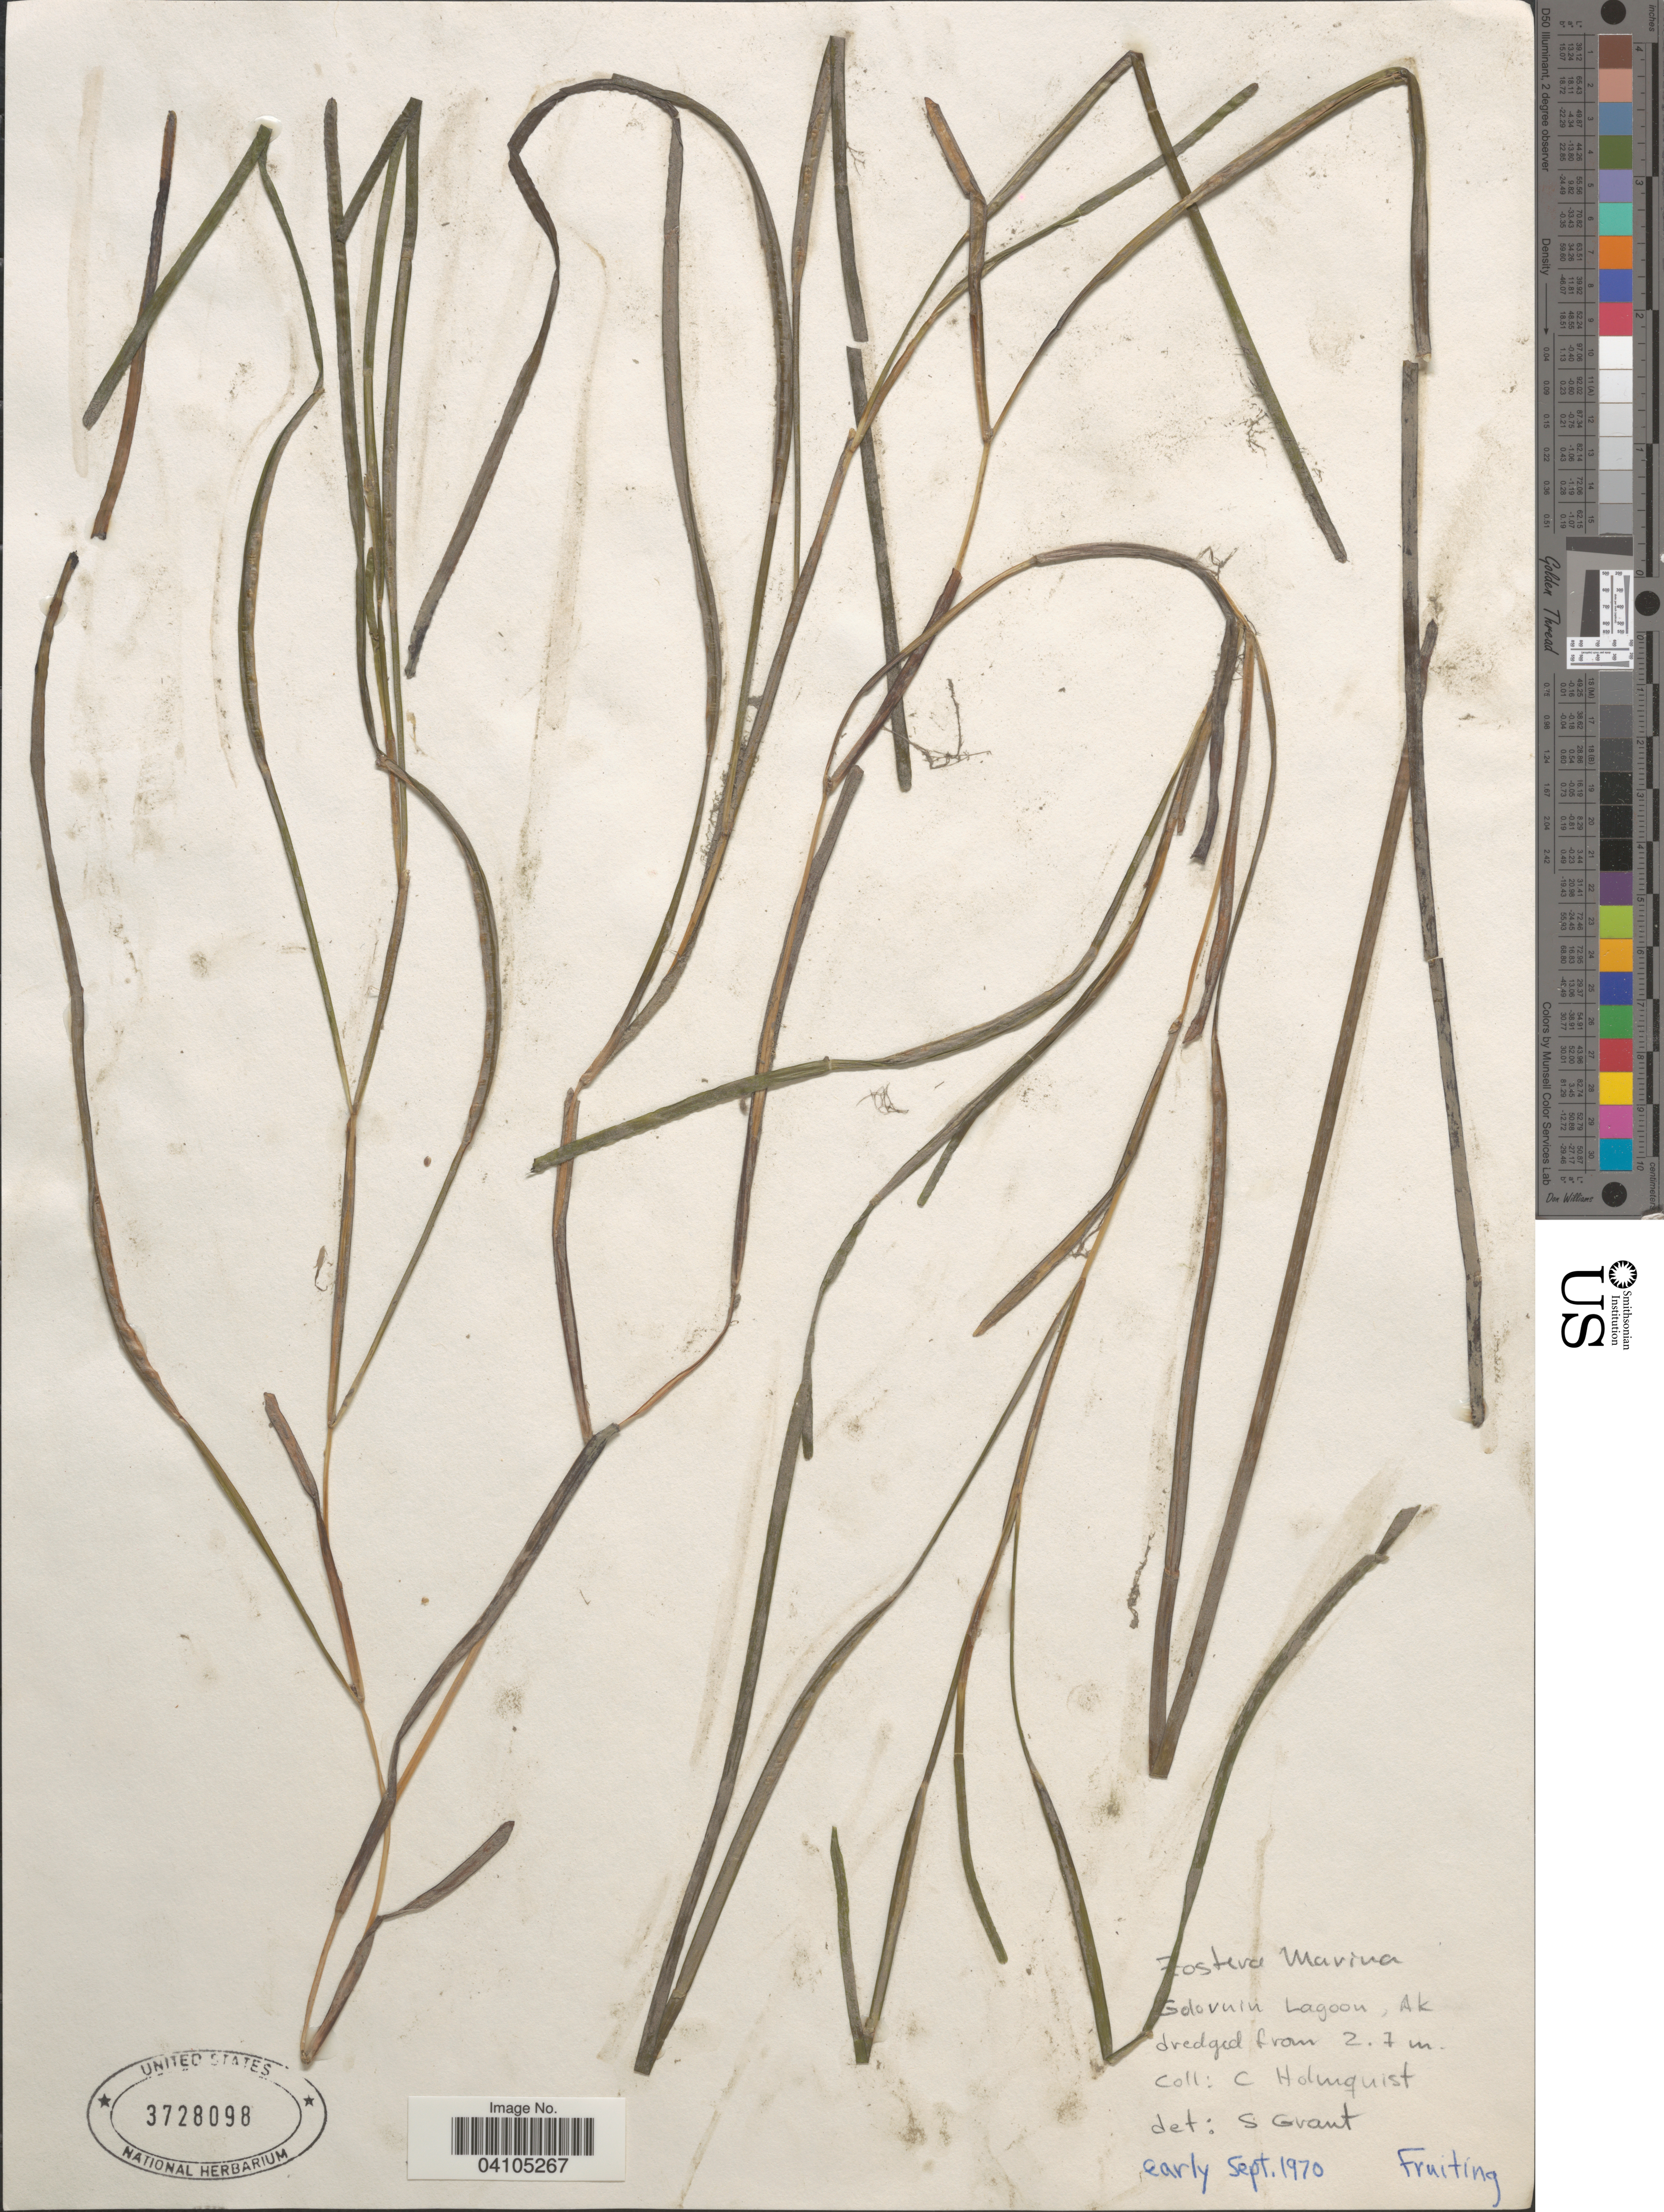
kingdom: Plantae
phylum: Tracheophyta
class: Liliopsida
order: Alismatales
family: Zosteraceae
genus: Zostera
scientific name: Zostera marina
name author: L.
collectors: C. Holmquist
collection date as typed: early Sept.1970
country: United States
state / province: Alaska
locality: Gdovulu Lagoon.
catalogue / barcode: US 3728098